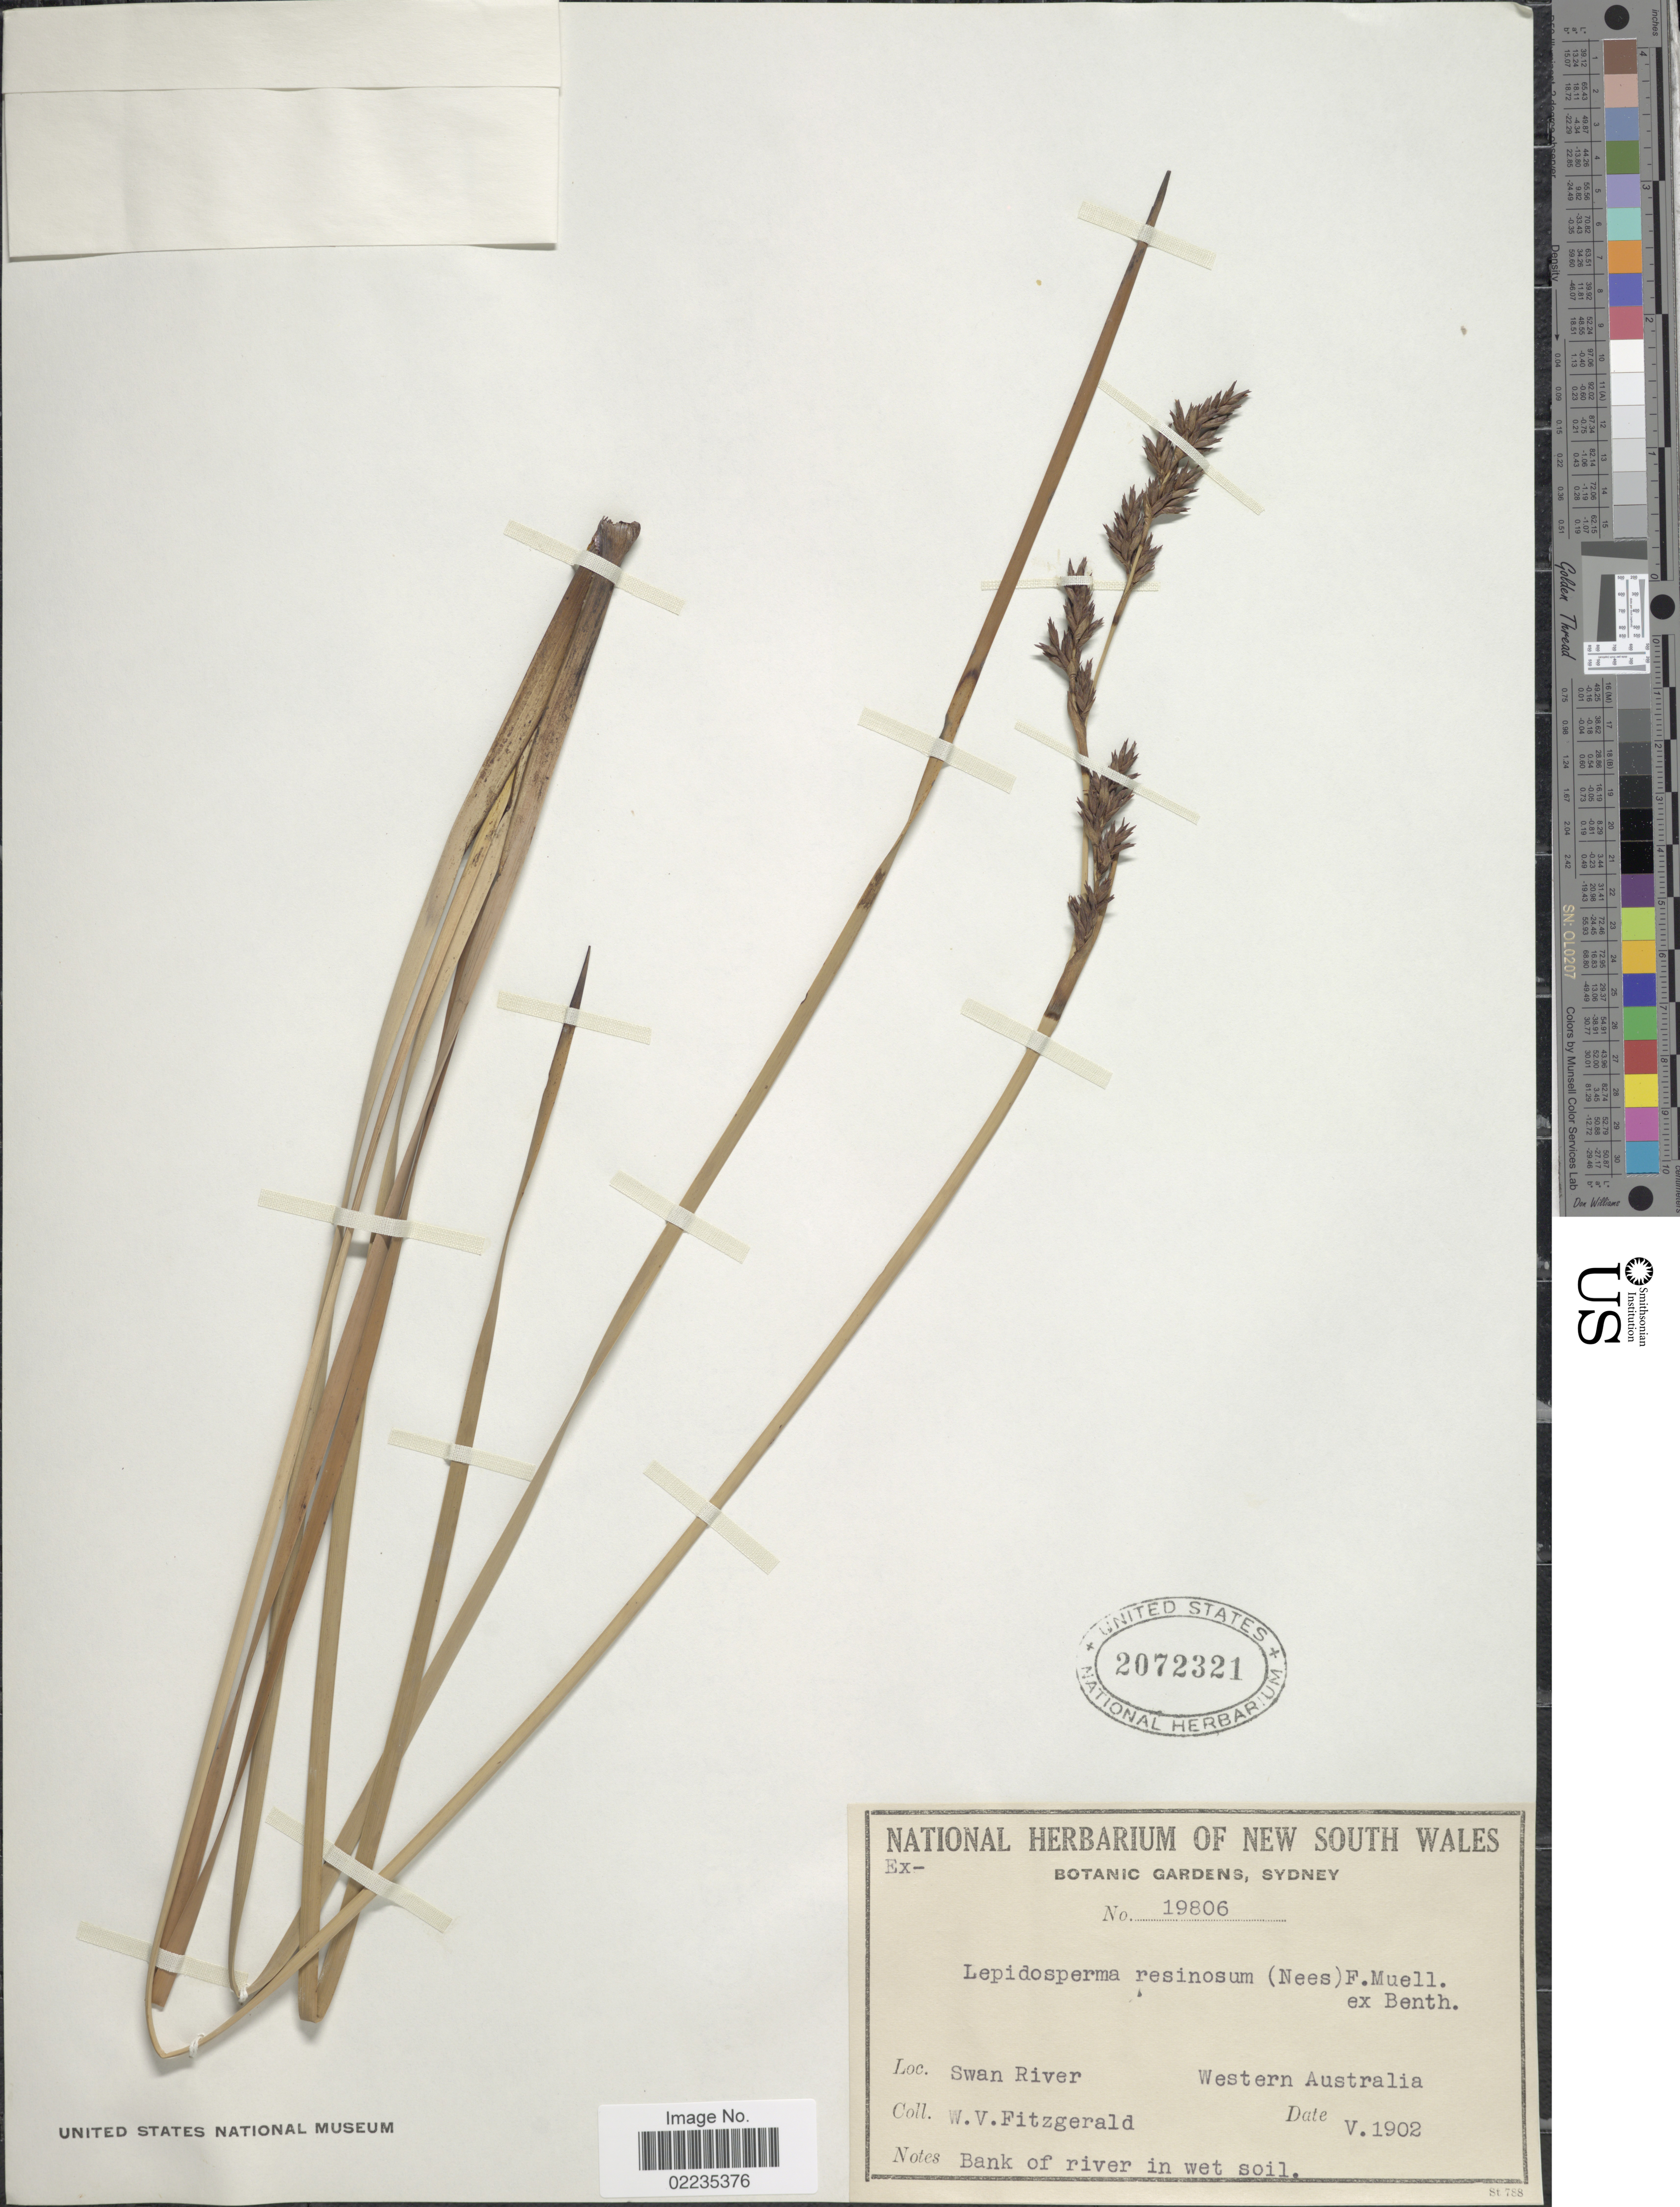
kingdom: Plantae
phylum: Tracheophyta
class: Liliopsida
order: Poales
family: Cyperaceae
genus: Lepidosperma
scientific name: Lepidosperma resinosum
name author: (Nees) Benth.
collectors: W. Fitzgerald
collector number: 19806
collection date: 1902-05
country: Australia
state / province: Western Australia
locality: Swan River, Western Australia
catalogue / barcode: US 2072321